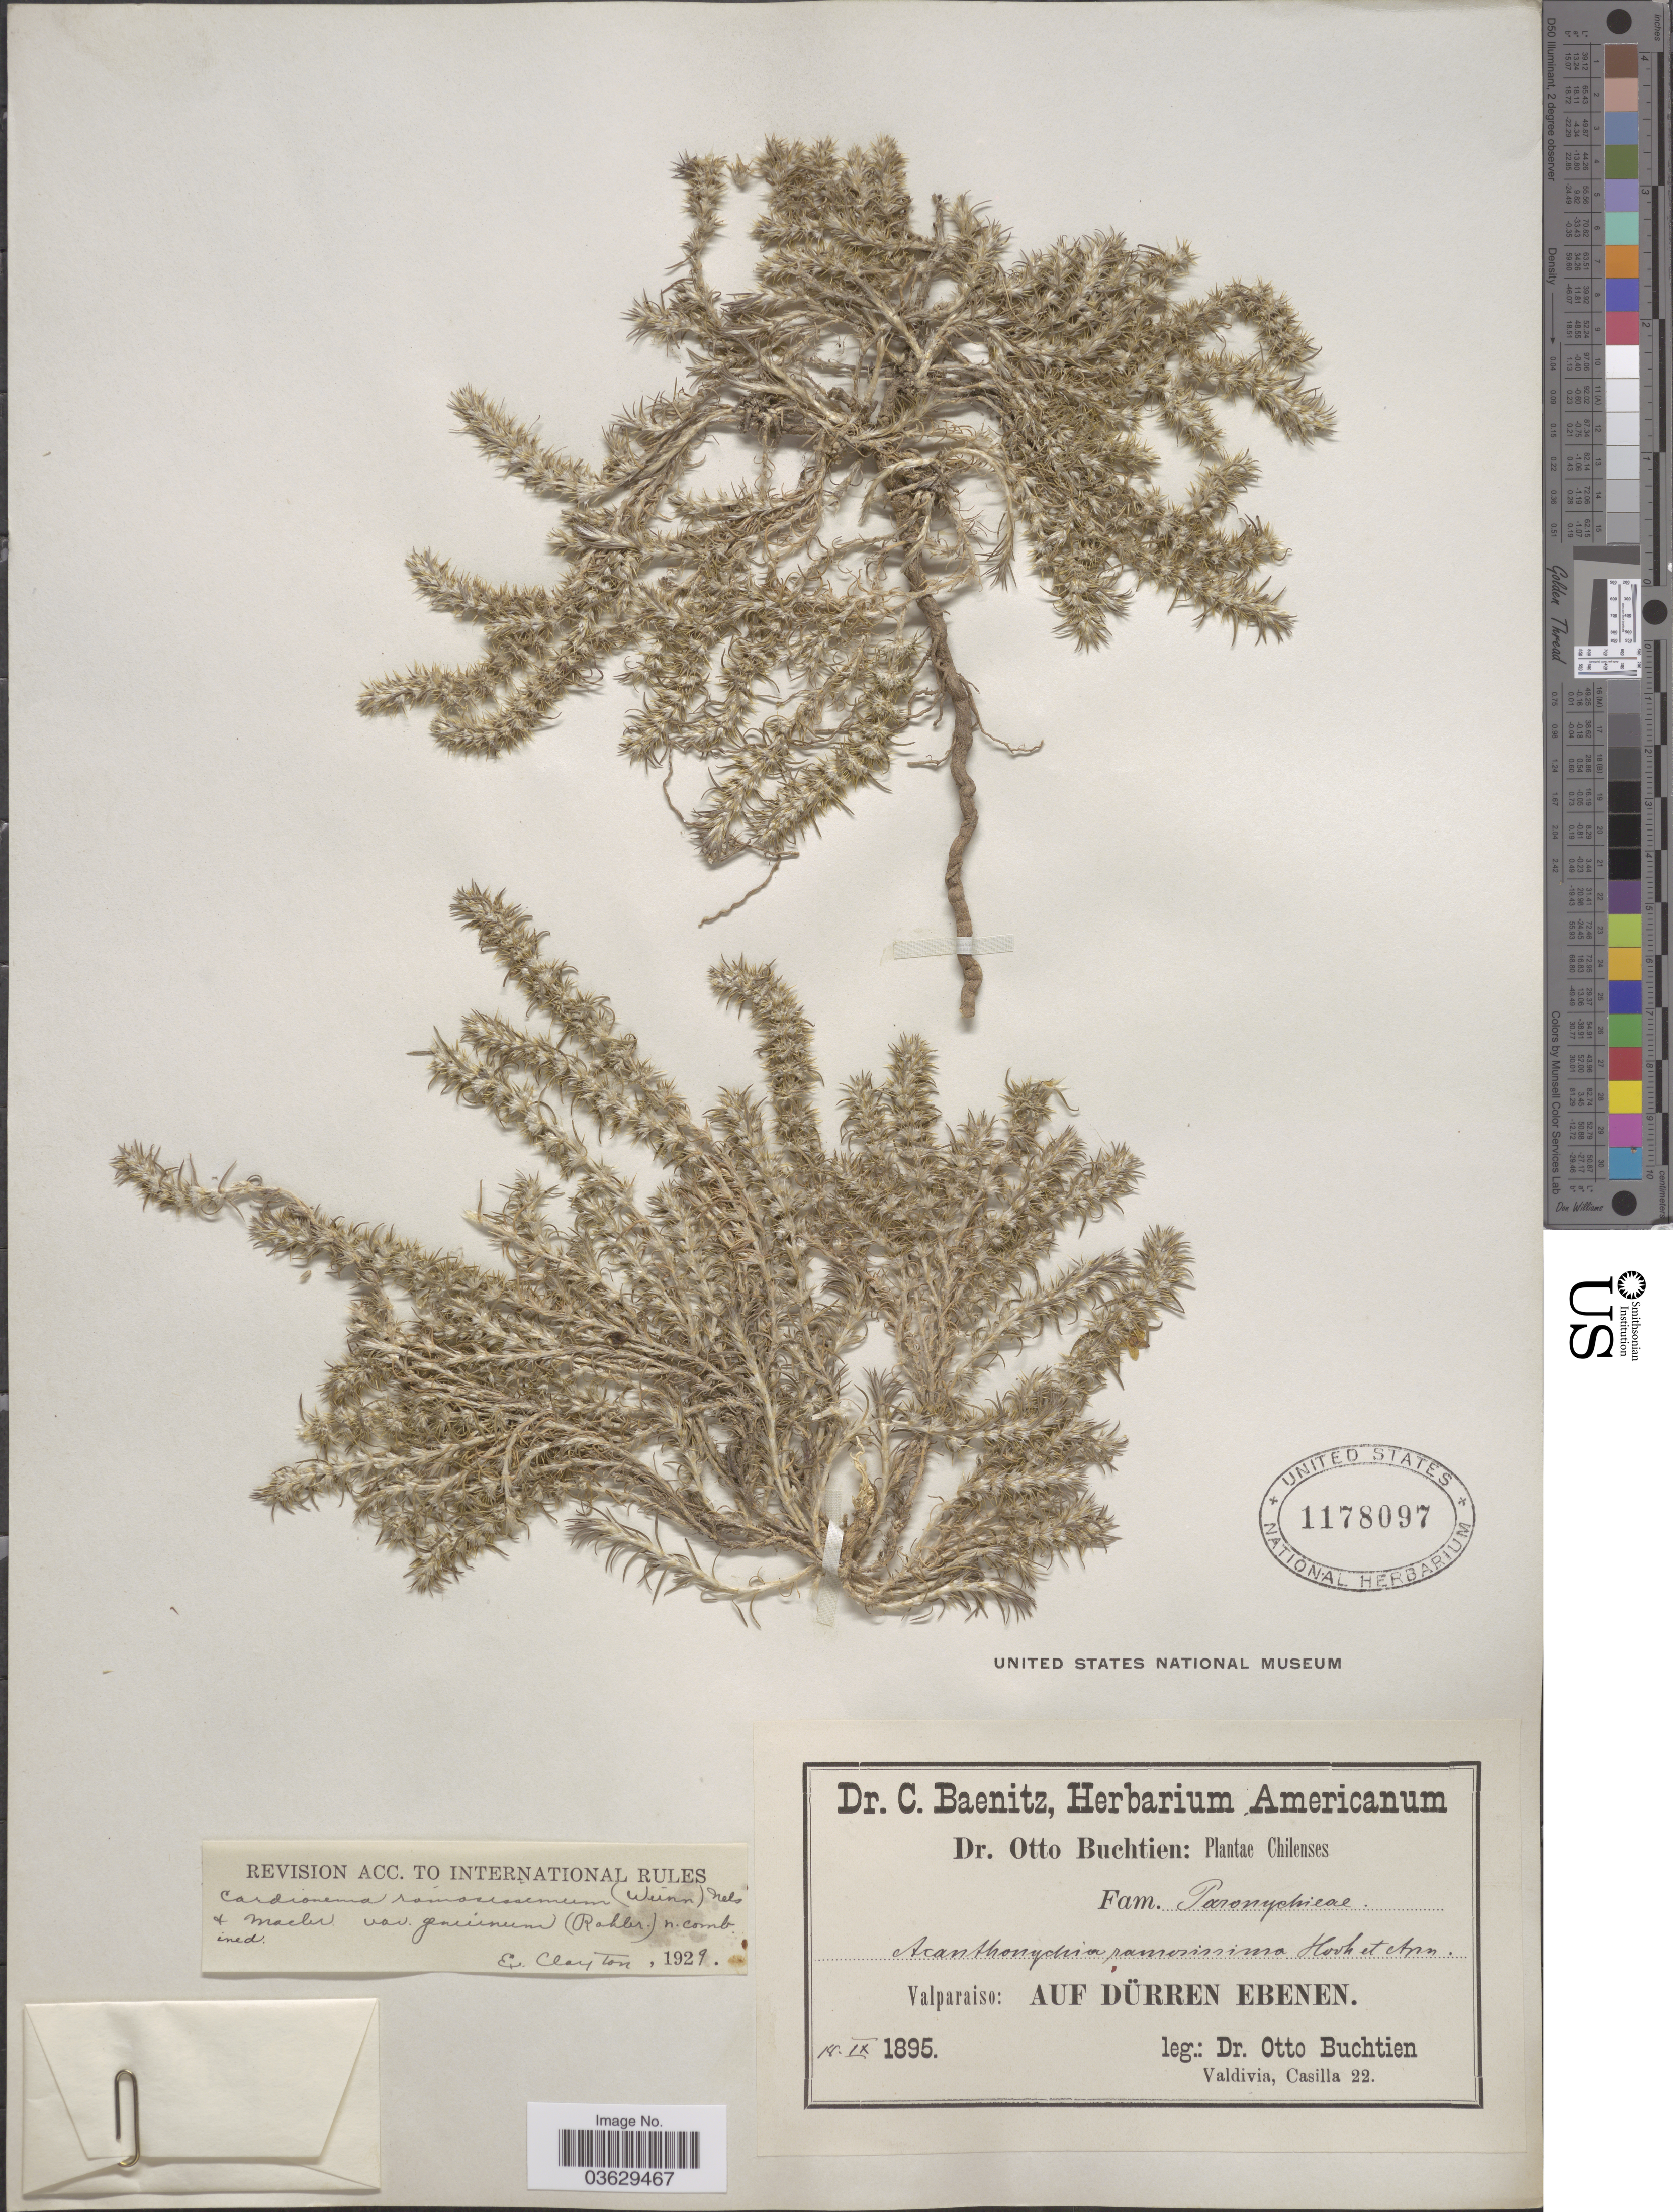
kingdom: Plantae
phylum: Tracheophyta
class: Magnoliopsida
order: Caryophyllales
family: Caryophyllaceae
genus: Cardionema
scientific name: Cardionema ramosissimum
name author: (Weinm.) A. Nelson & J.F. Macbr.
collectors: O. Buchtien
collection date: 1895-09-18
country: Chile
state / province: Valparaíso (V)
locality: Auf Dürren Ebenen.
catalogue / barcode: US 1178097